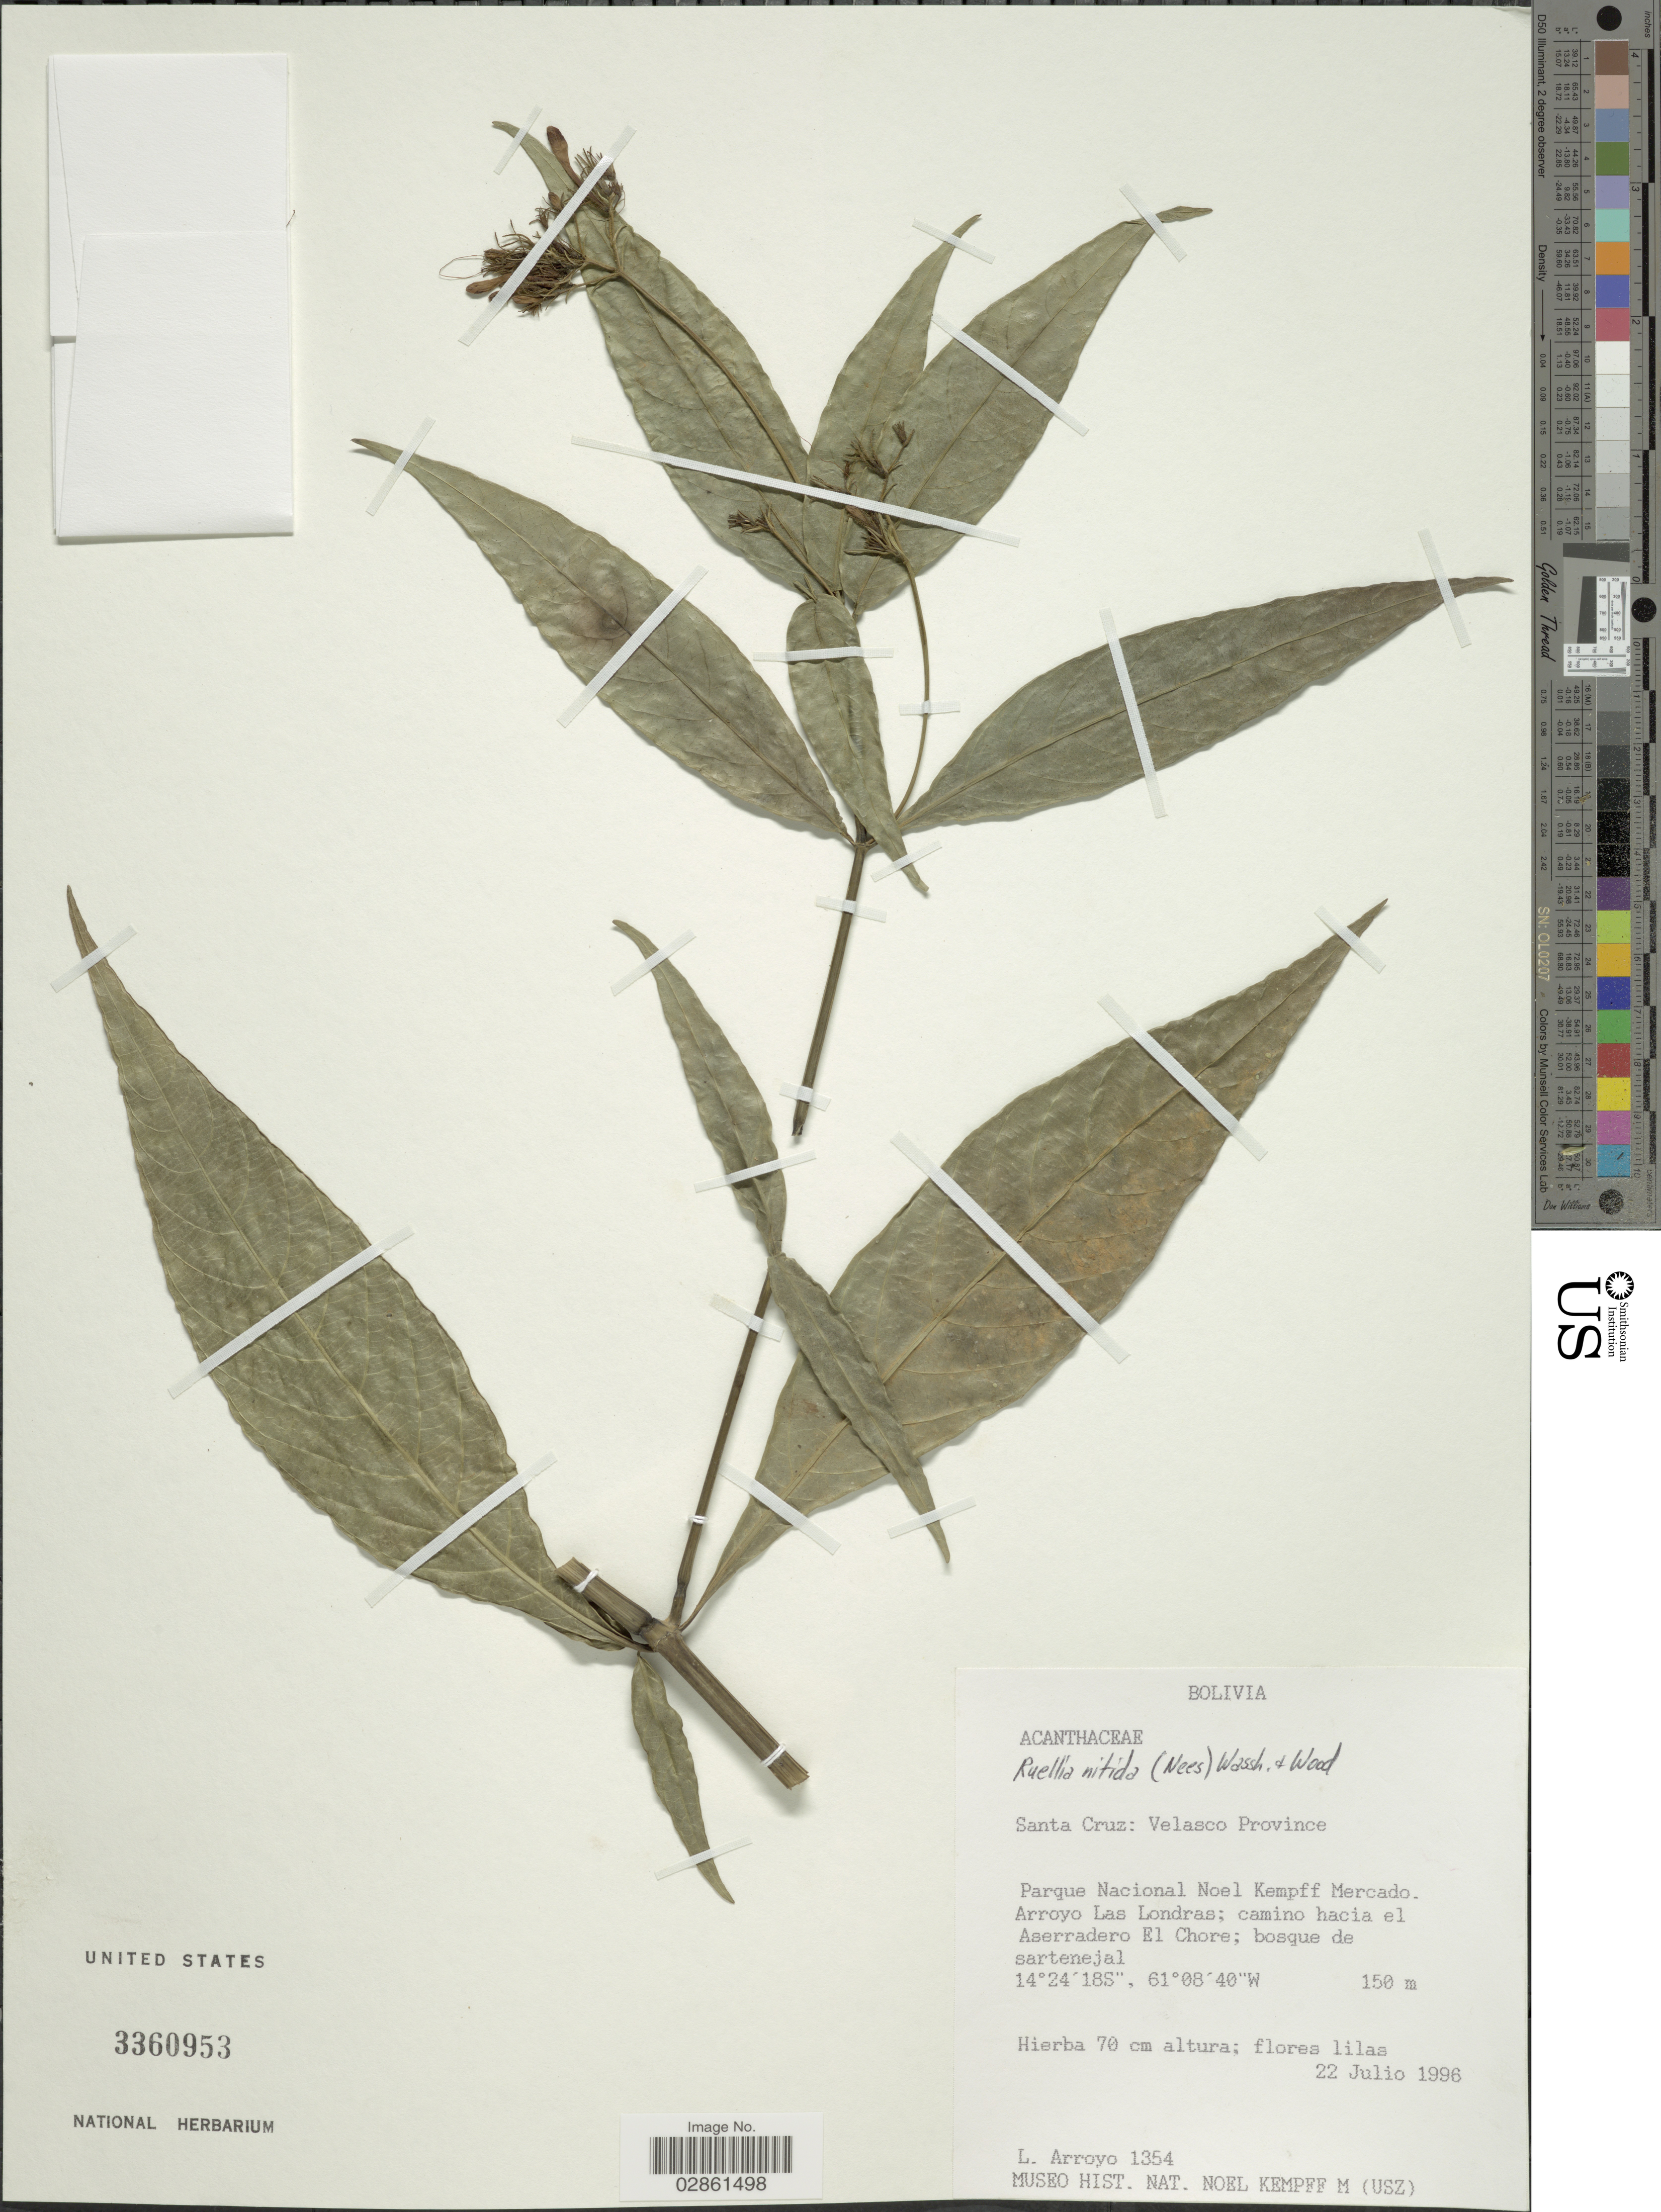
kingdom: Plantae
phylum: Tracheophyta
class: Magnoliopsida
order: Lamiales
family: Acanthaceae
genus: Ruellia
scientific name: Ruellia nitida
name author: (Nees) Wassh. & J.R.I. Wood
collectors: L. Arroyo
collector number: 1354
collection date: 1996-07-22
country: Bolivia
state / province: Santa Cruz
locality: Velasco Province. Parque Nacional Noel Kempff Mercado. Arroyo Las Londras; camino hacia el Aserradero El Chore.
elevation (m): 150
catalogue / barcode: US 3360953